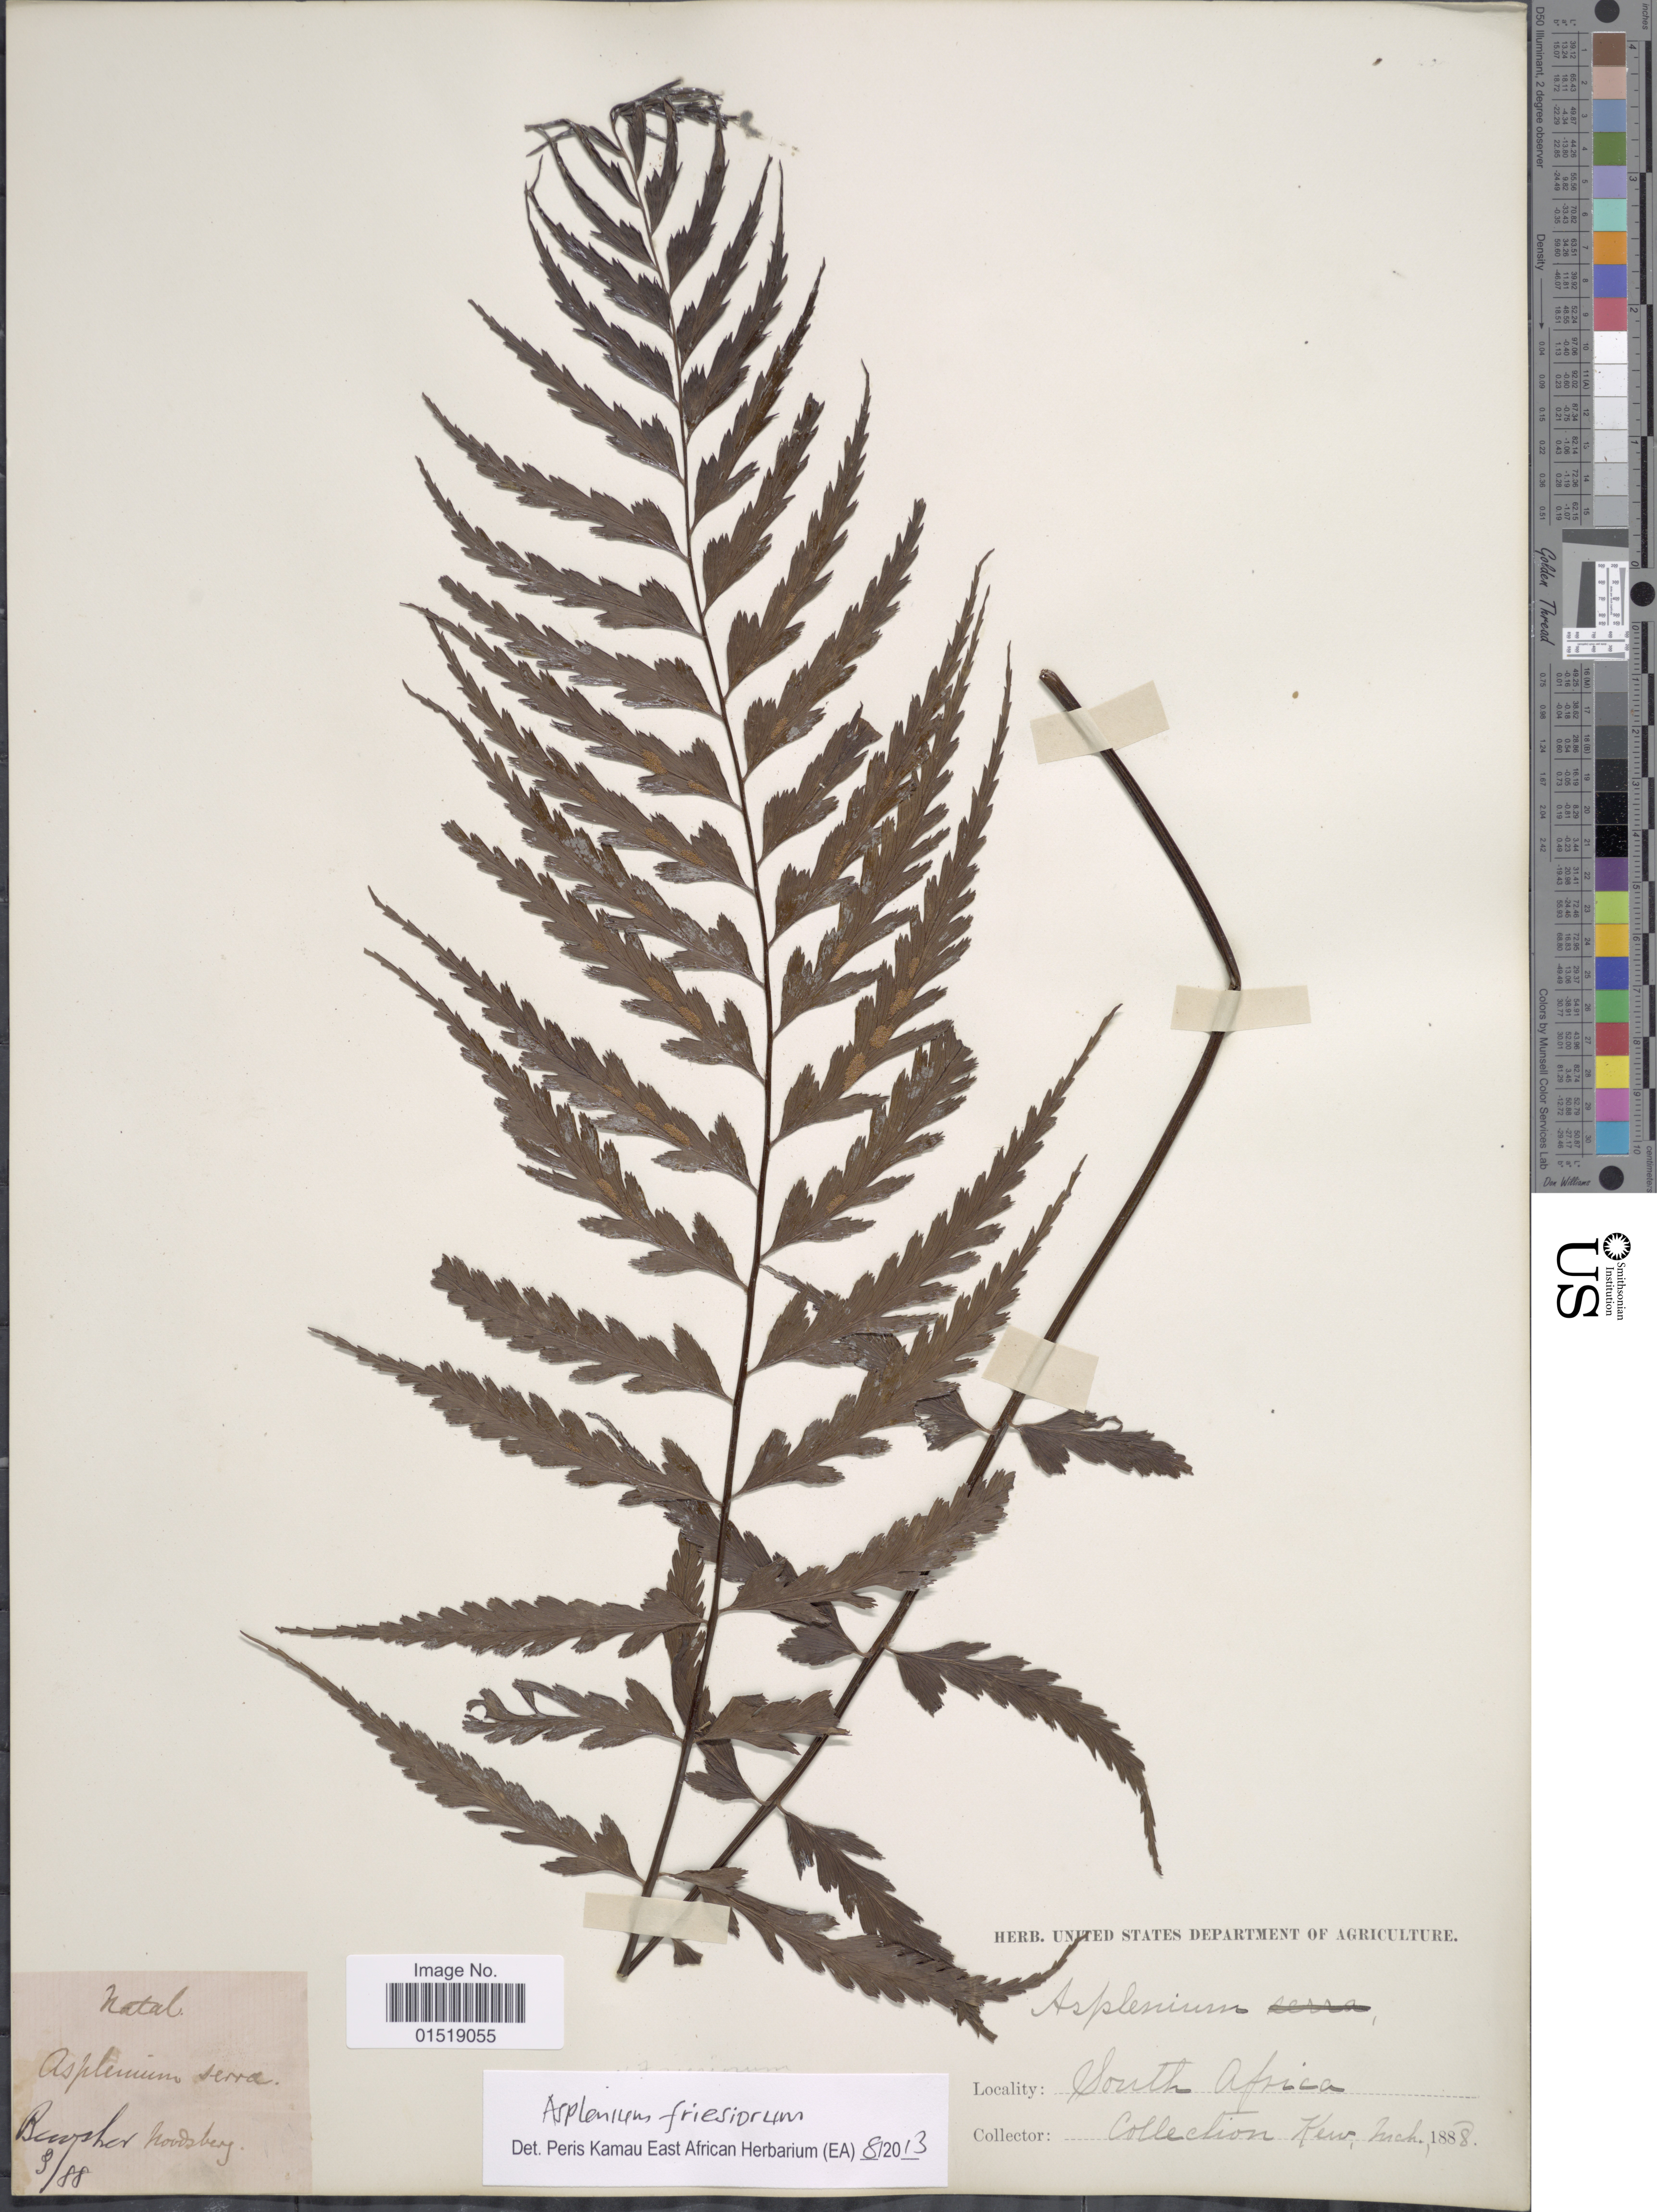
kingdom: Plantae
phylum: Tracheophyta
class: Polypodiopsida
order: Polypodiales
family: Aspleniaceae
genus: Asplenium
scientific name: Asplenium friesiorum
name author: C. Chr.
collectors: Bewsher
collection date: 1888-03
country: South Africa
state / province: KwaZulu-Natal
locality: Natal.